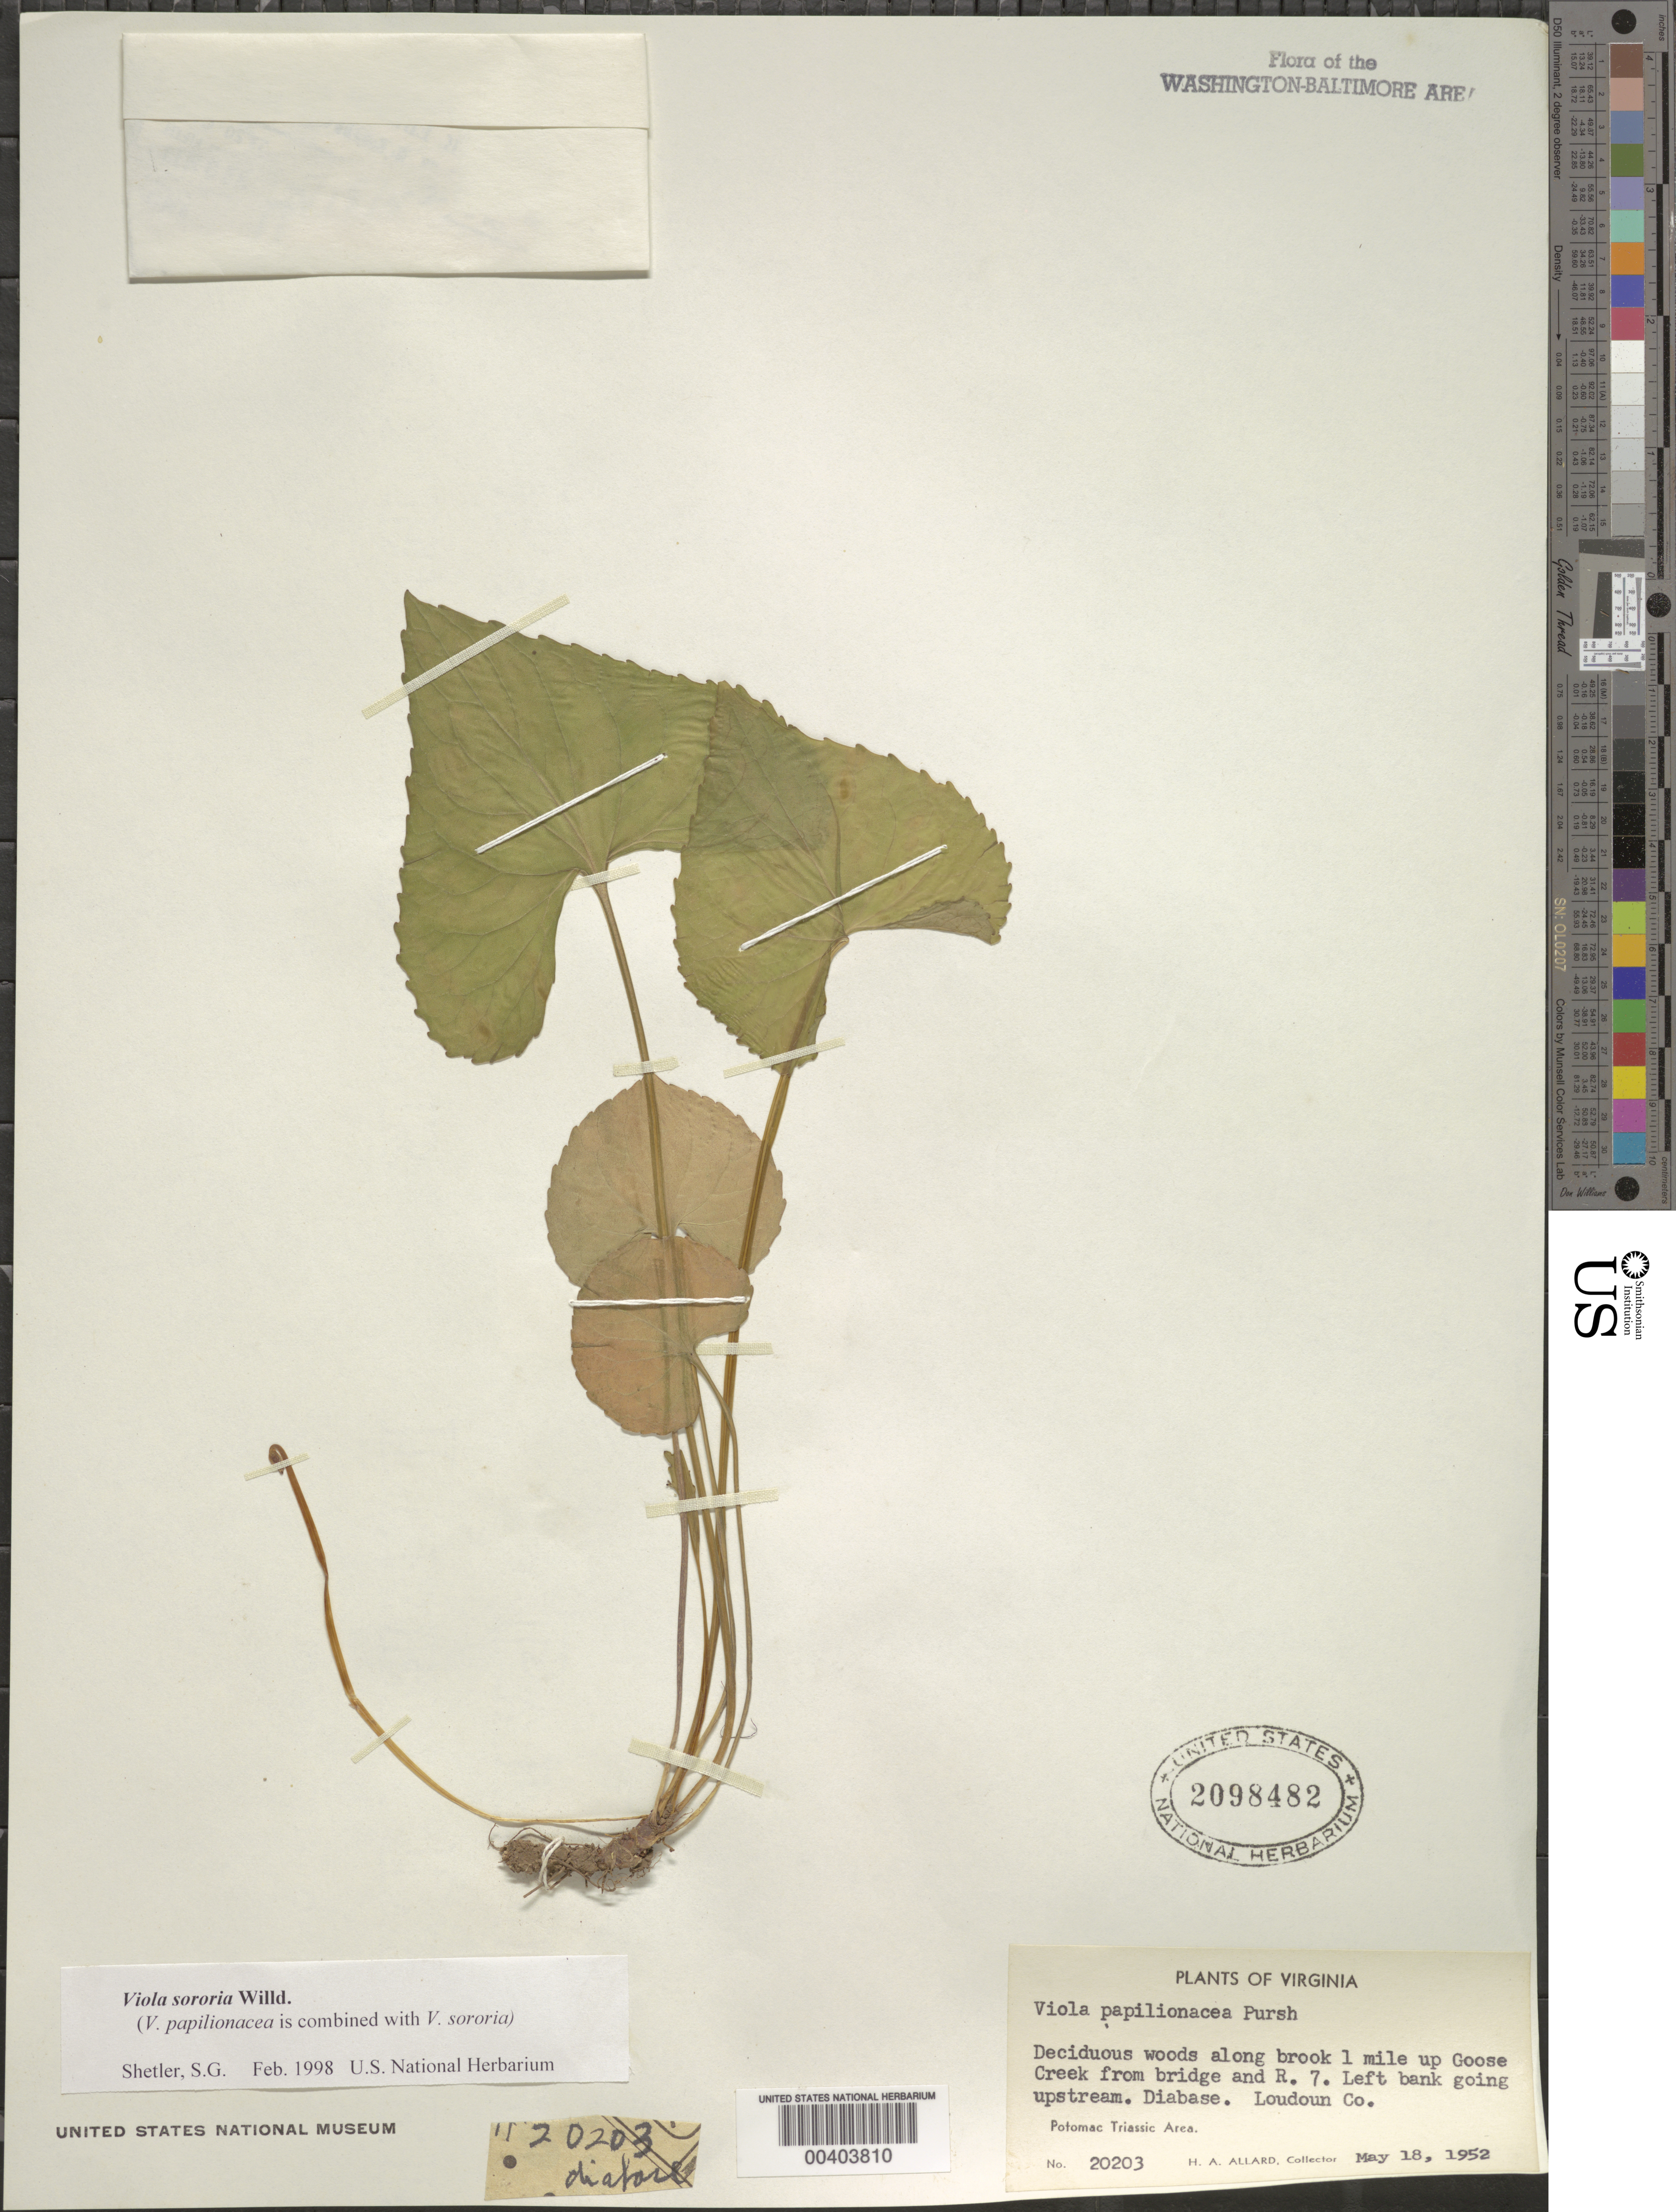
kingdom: Plantae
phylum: Tracheophyta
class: Magnoliopsida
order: Malpighiales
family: Violaceae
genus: Viola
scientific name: Viola sororia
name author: Willd.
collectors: H. A. Allard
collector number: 20203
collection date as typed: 18 May 1952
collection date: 1952-05-18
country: United States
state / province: Virginia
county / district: Loudoun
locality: Upstream from Route 7 on Goose Creek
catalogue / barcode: US 2098482